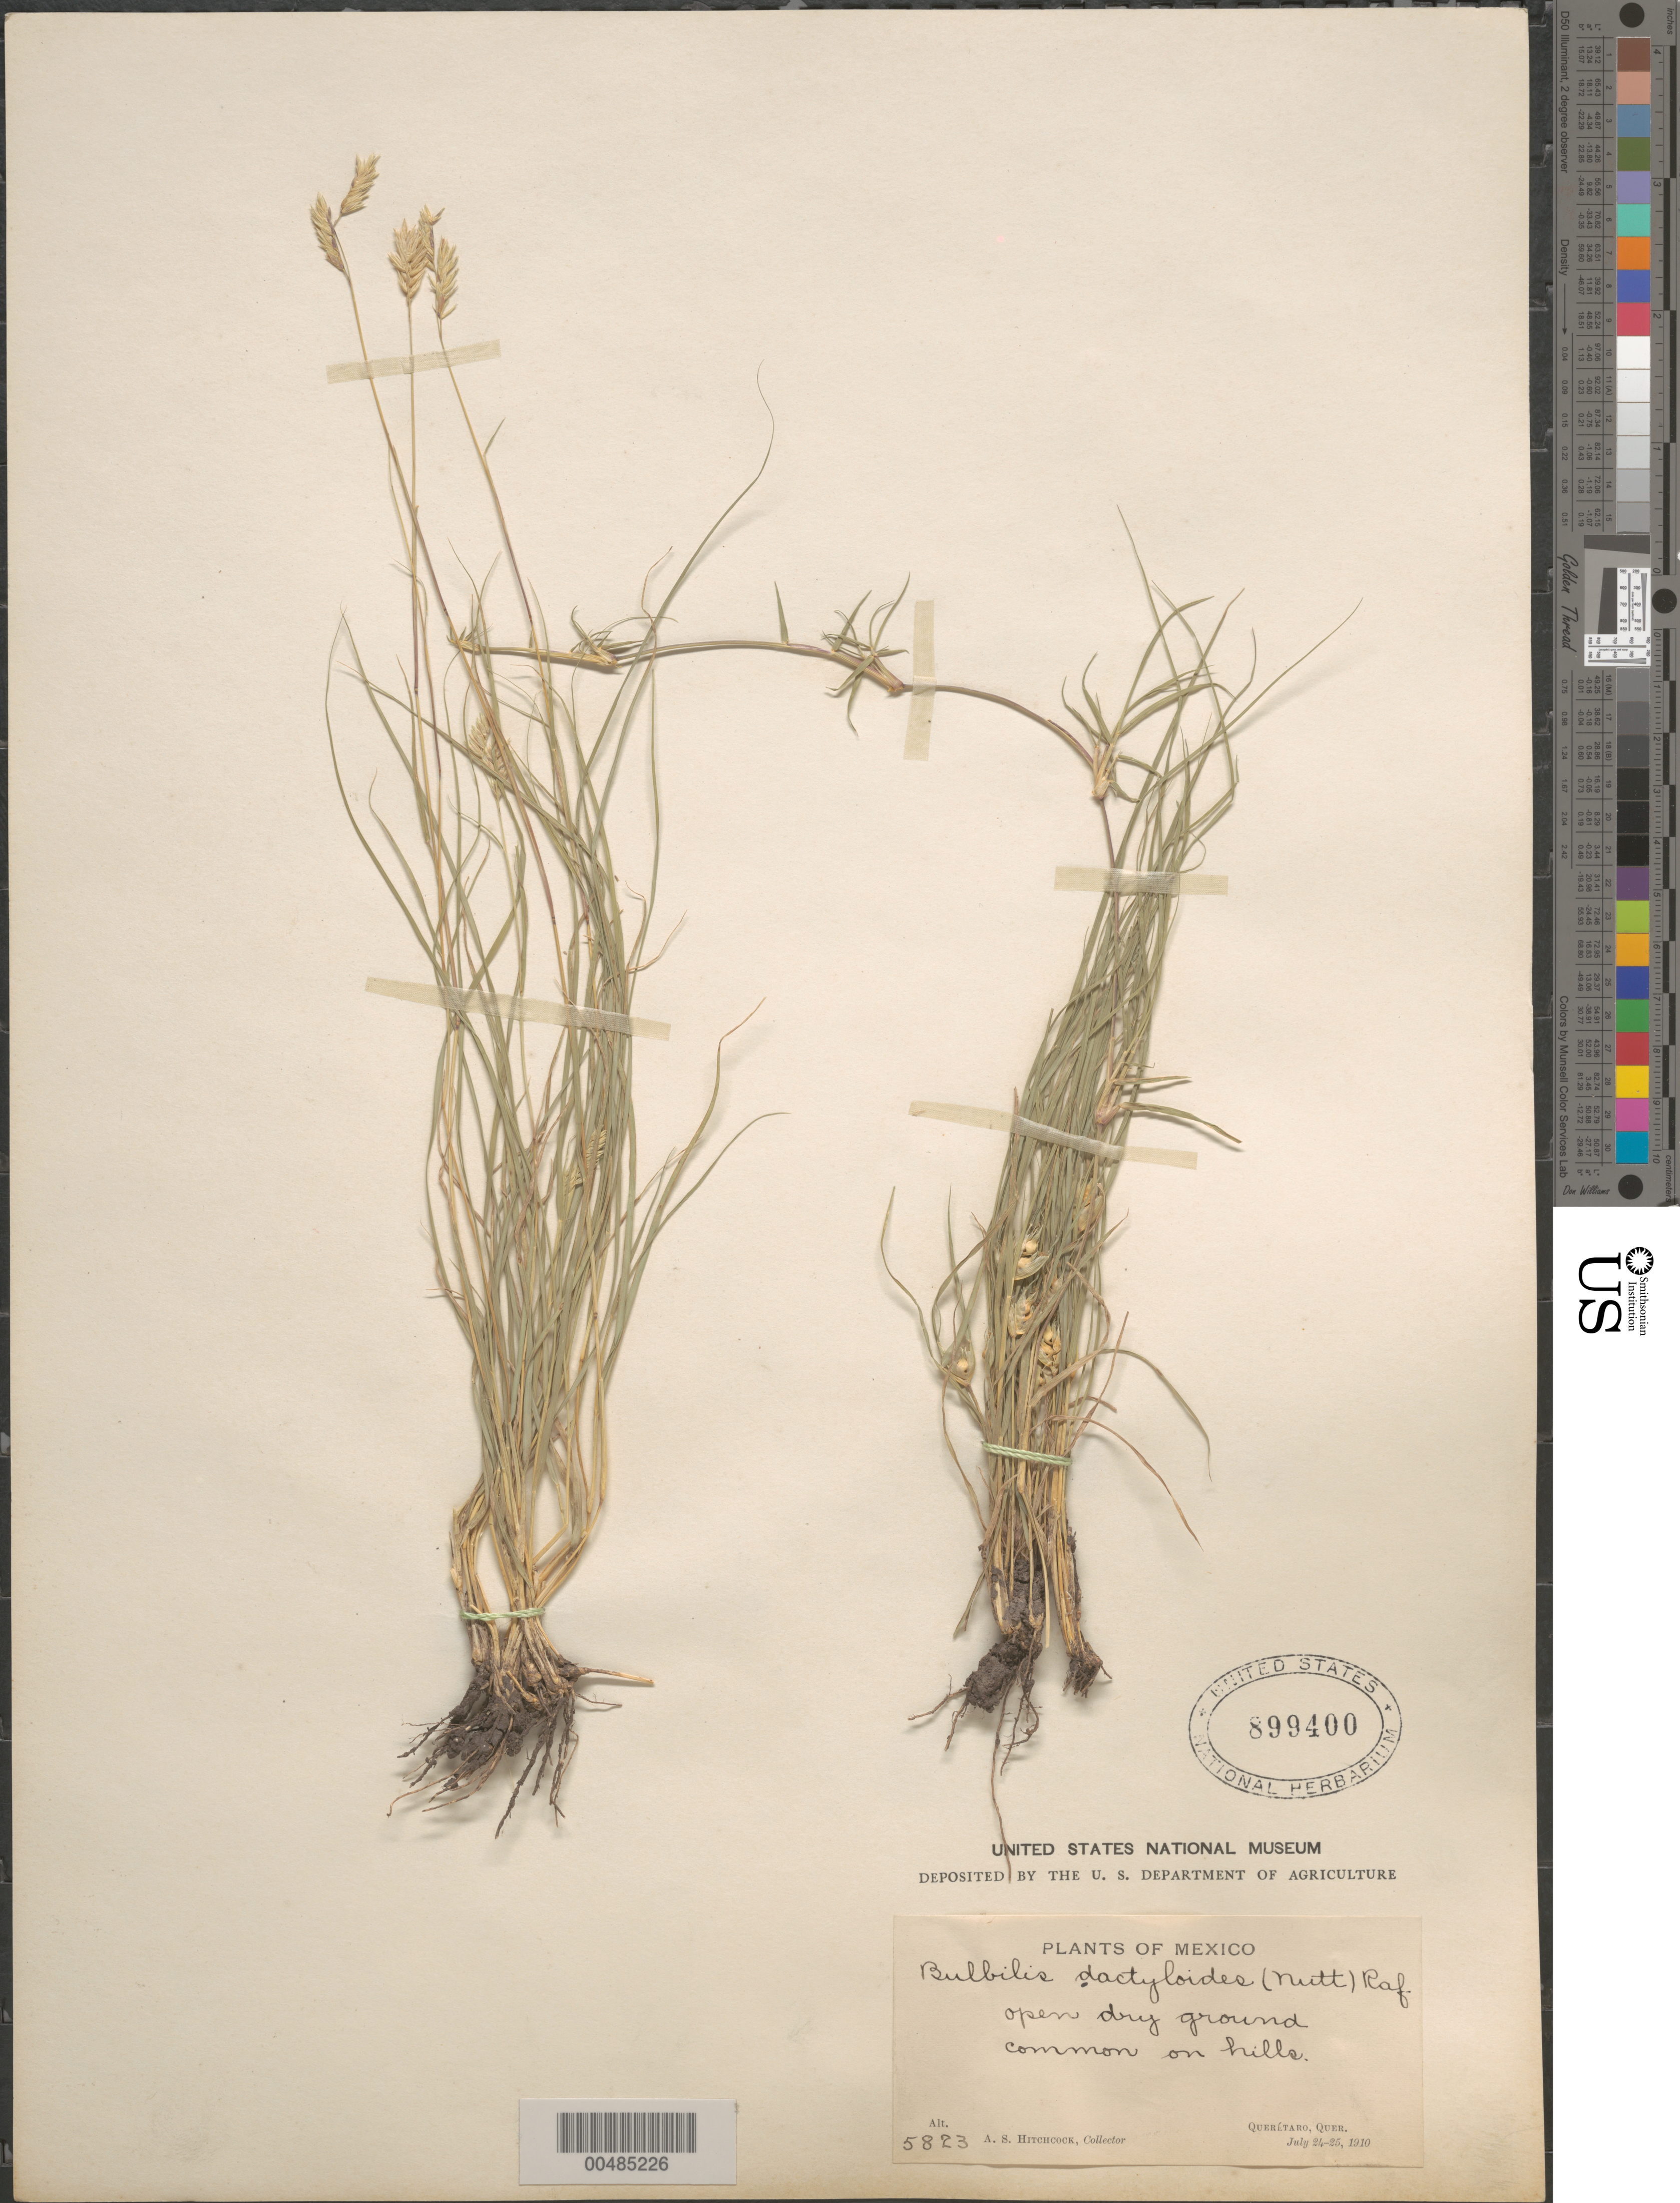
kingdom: Plantae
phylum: Tracheophyta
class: Liliopsida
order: Poales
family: Poaceae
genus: Buchloe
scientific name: Buchloe dactyloides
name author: (Nutt.) Engelm.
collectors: A. S. Hitchcock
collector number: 5823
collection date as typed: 24 Jul 1910 to 25 Jul 1910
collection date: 1910-07-24/1910-07-25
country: Mexico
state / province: Querétaro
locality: Quer‚taro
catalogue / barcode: US 899400